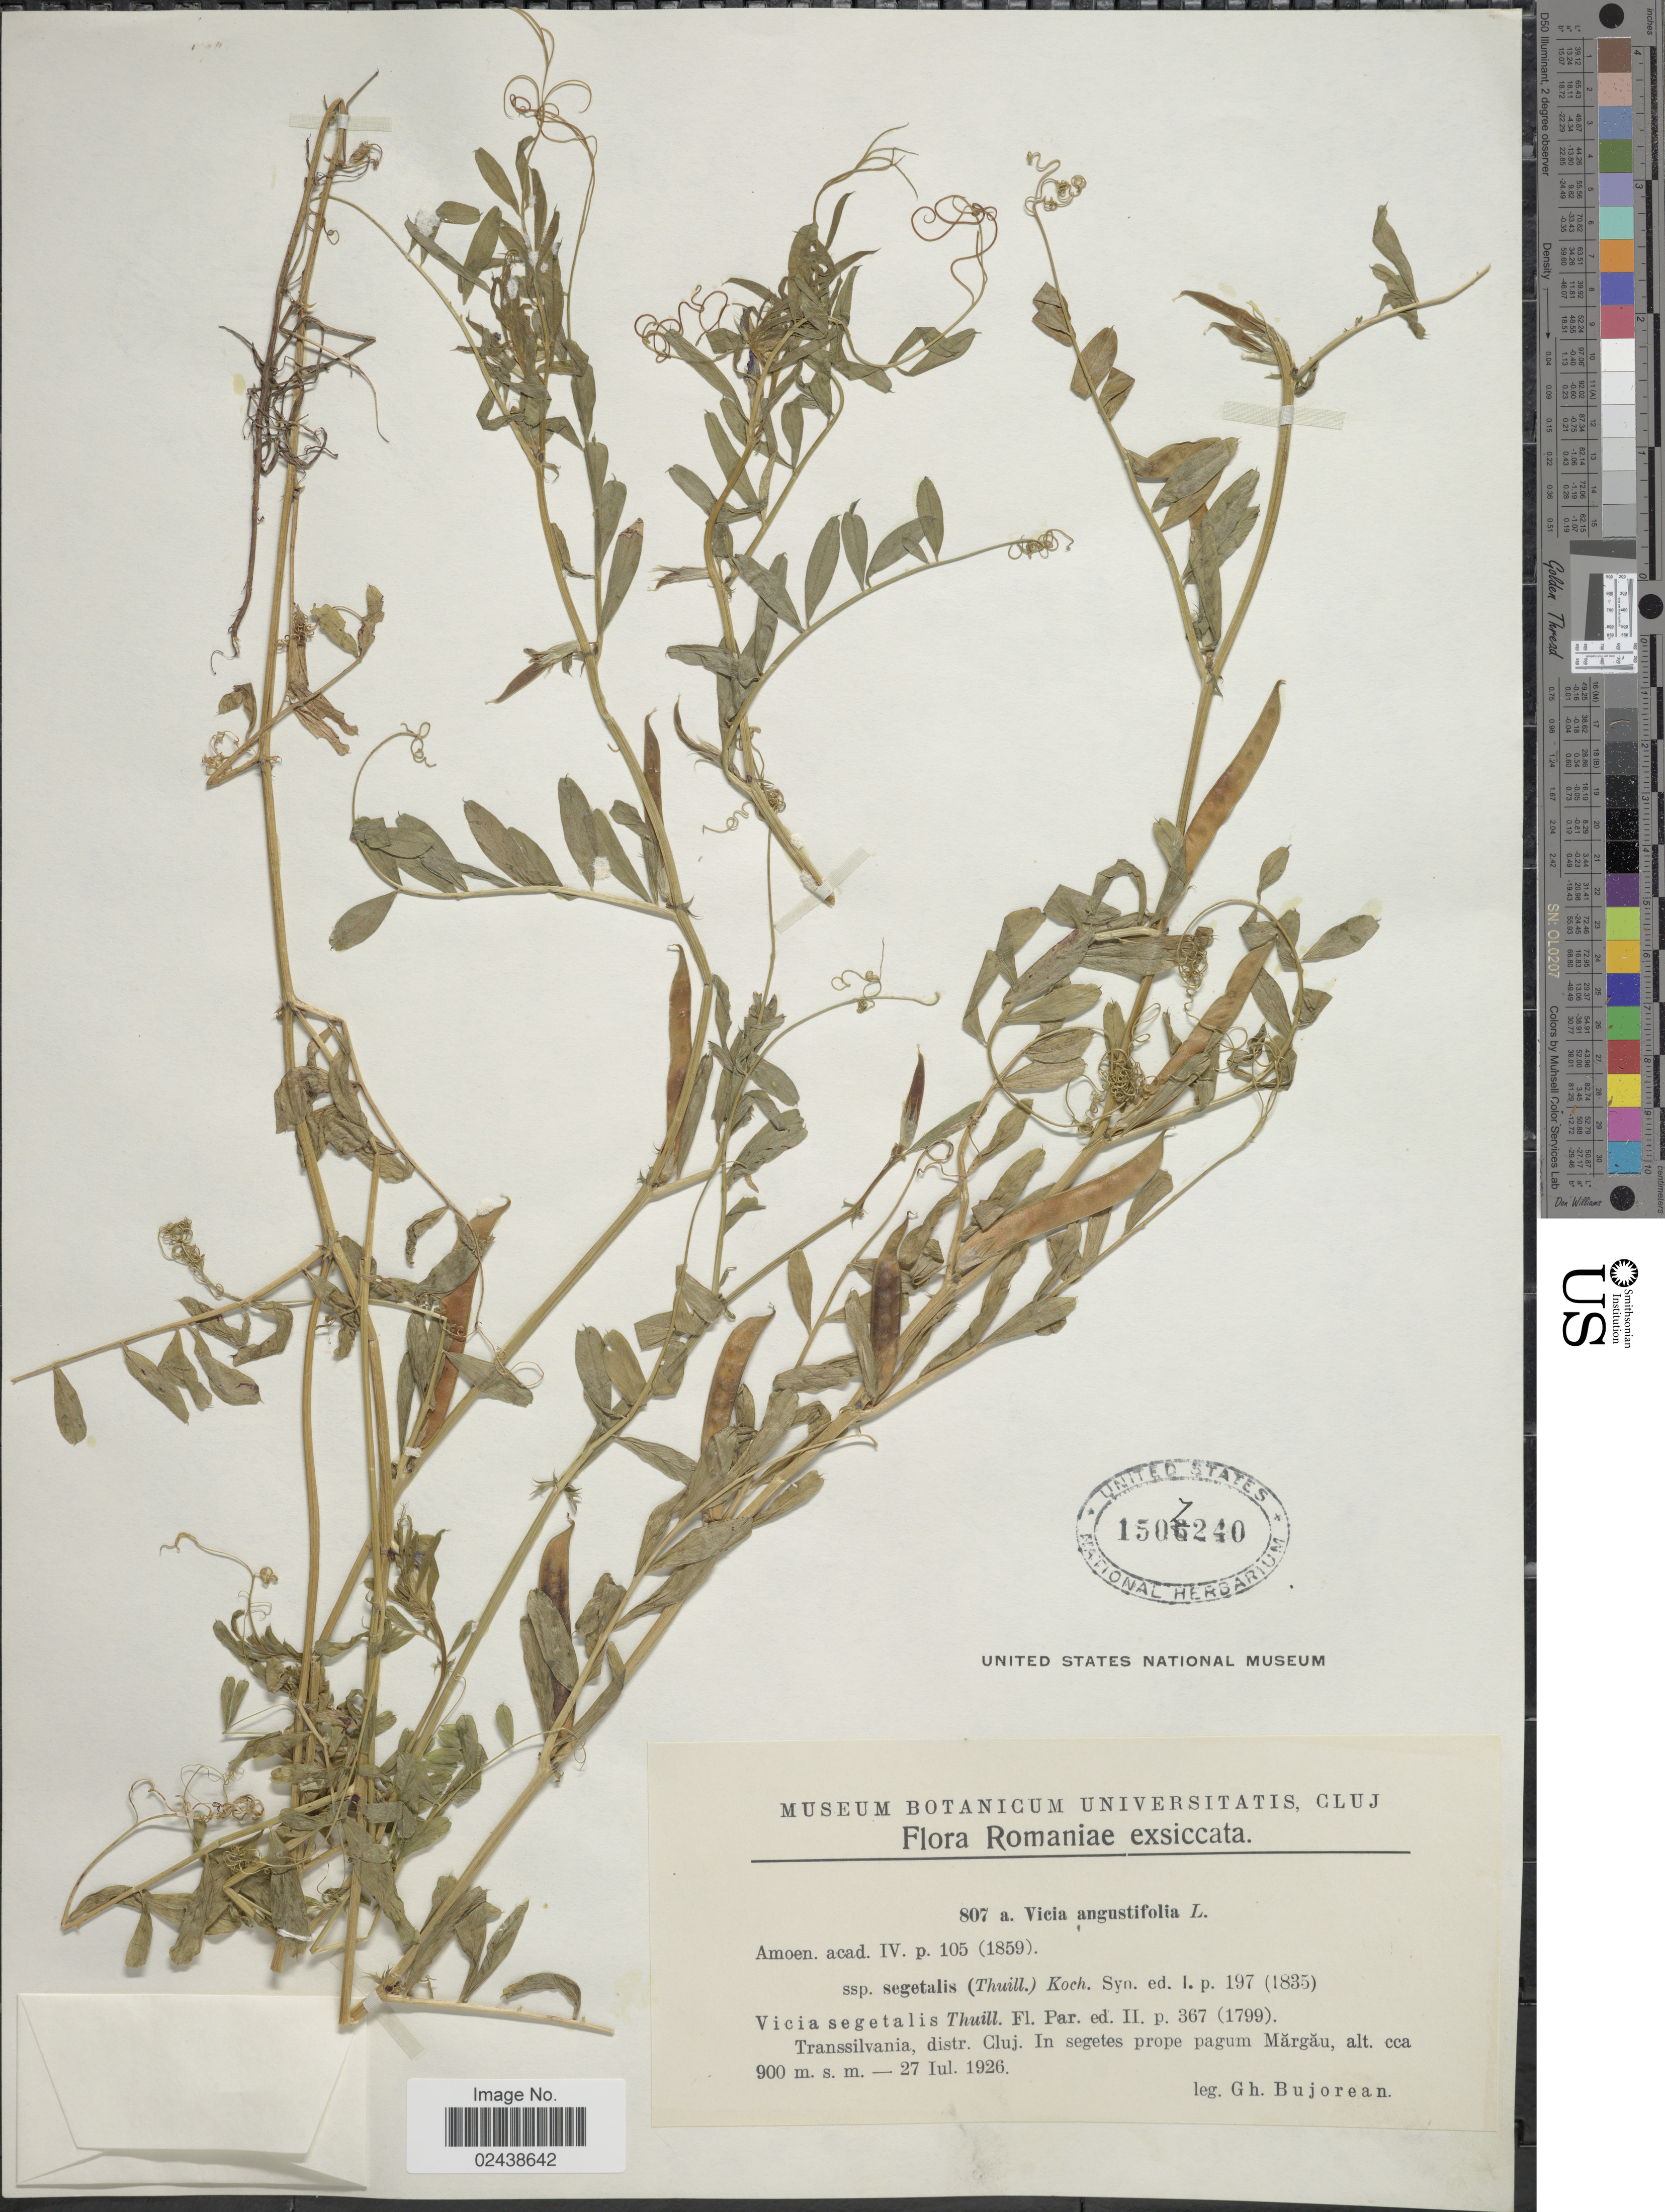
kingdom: Plantae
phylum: Tracheophyta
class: Magnoliopsida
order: Fabales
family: Fabaceae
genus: Vicia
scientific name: Vicia angustifolia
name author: L.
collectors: G. Bujorean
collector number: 807a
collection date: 1926-07-27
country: Romania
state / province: Cluj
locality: Romaniae. Transsilvania. In segetes prope pagum Margau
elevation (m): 900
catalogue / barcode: US 1507240